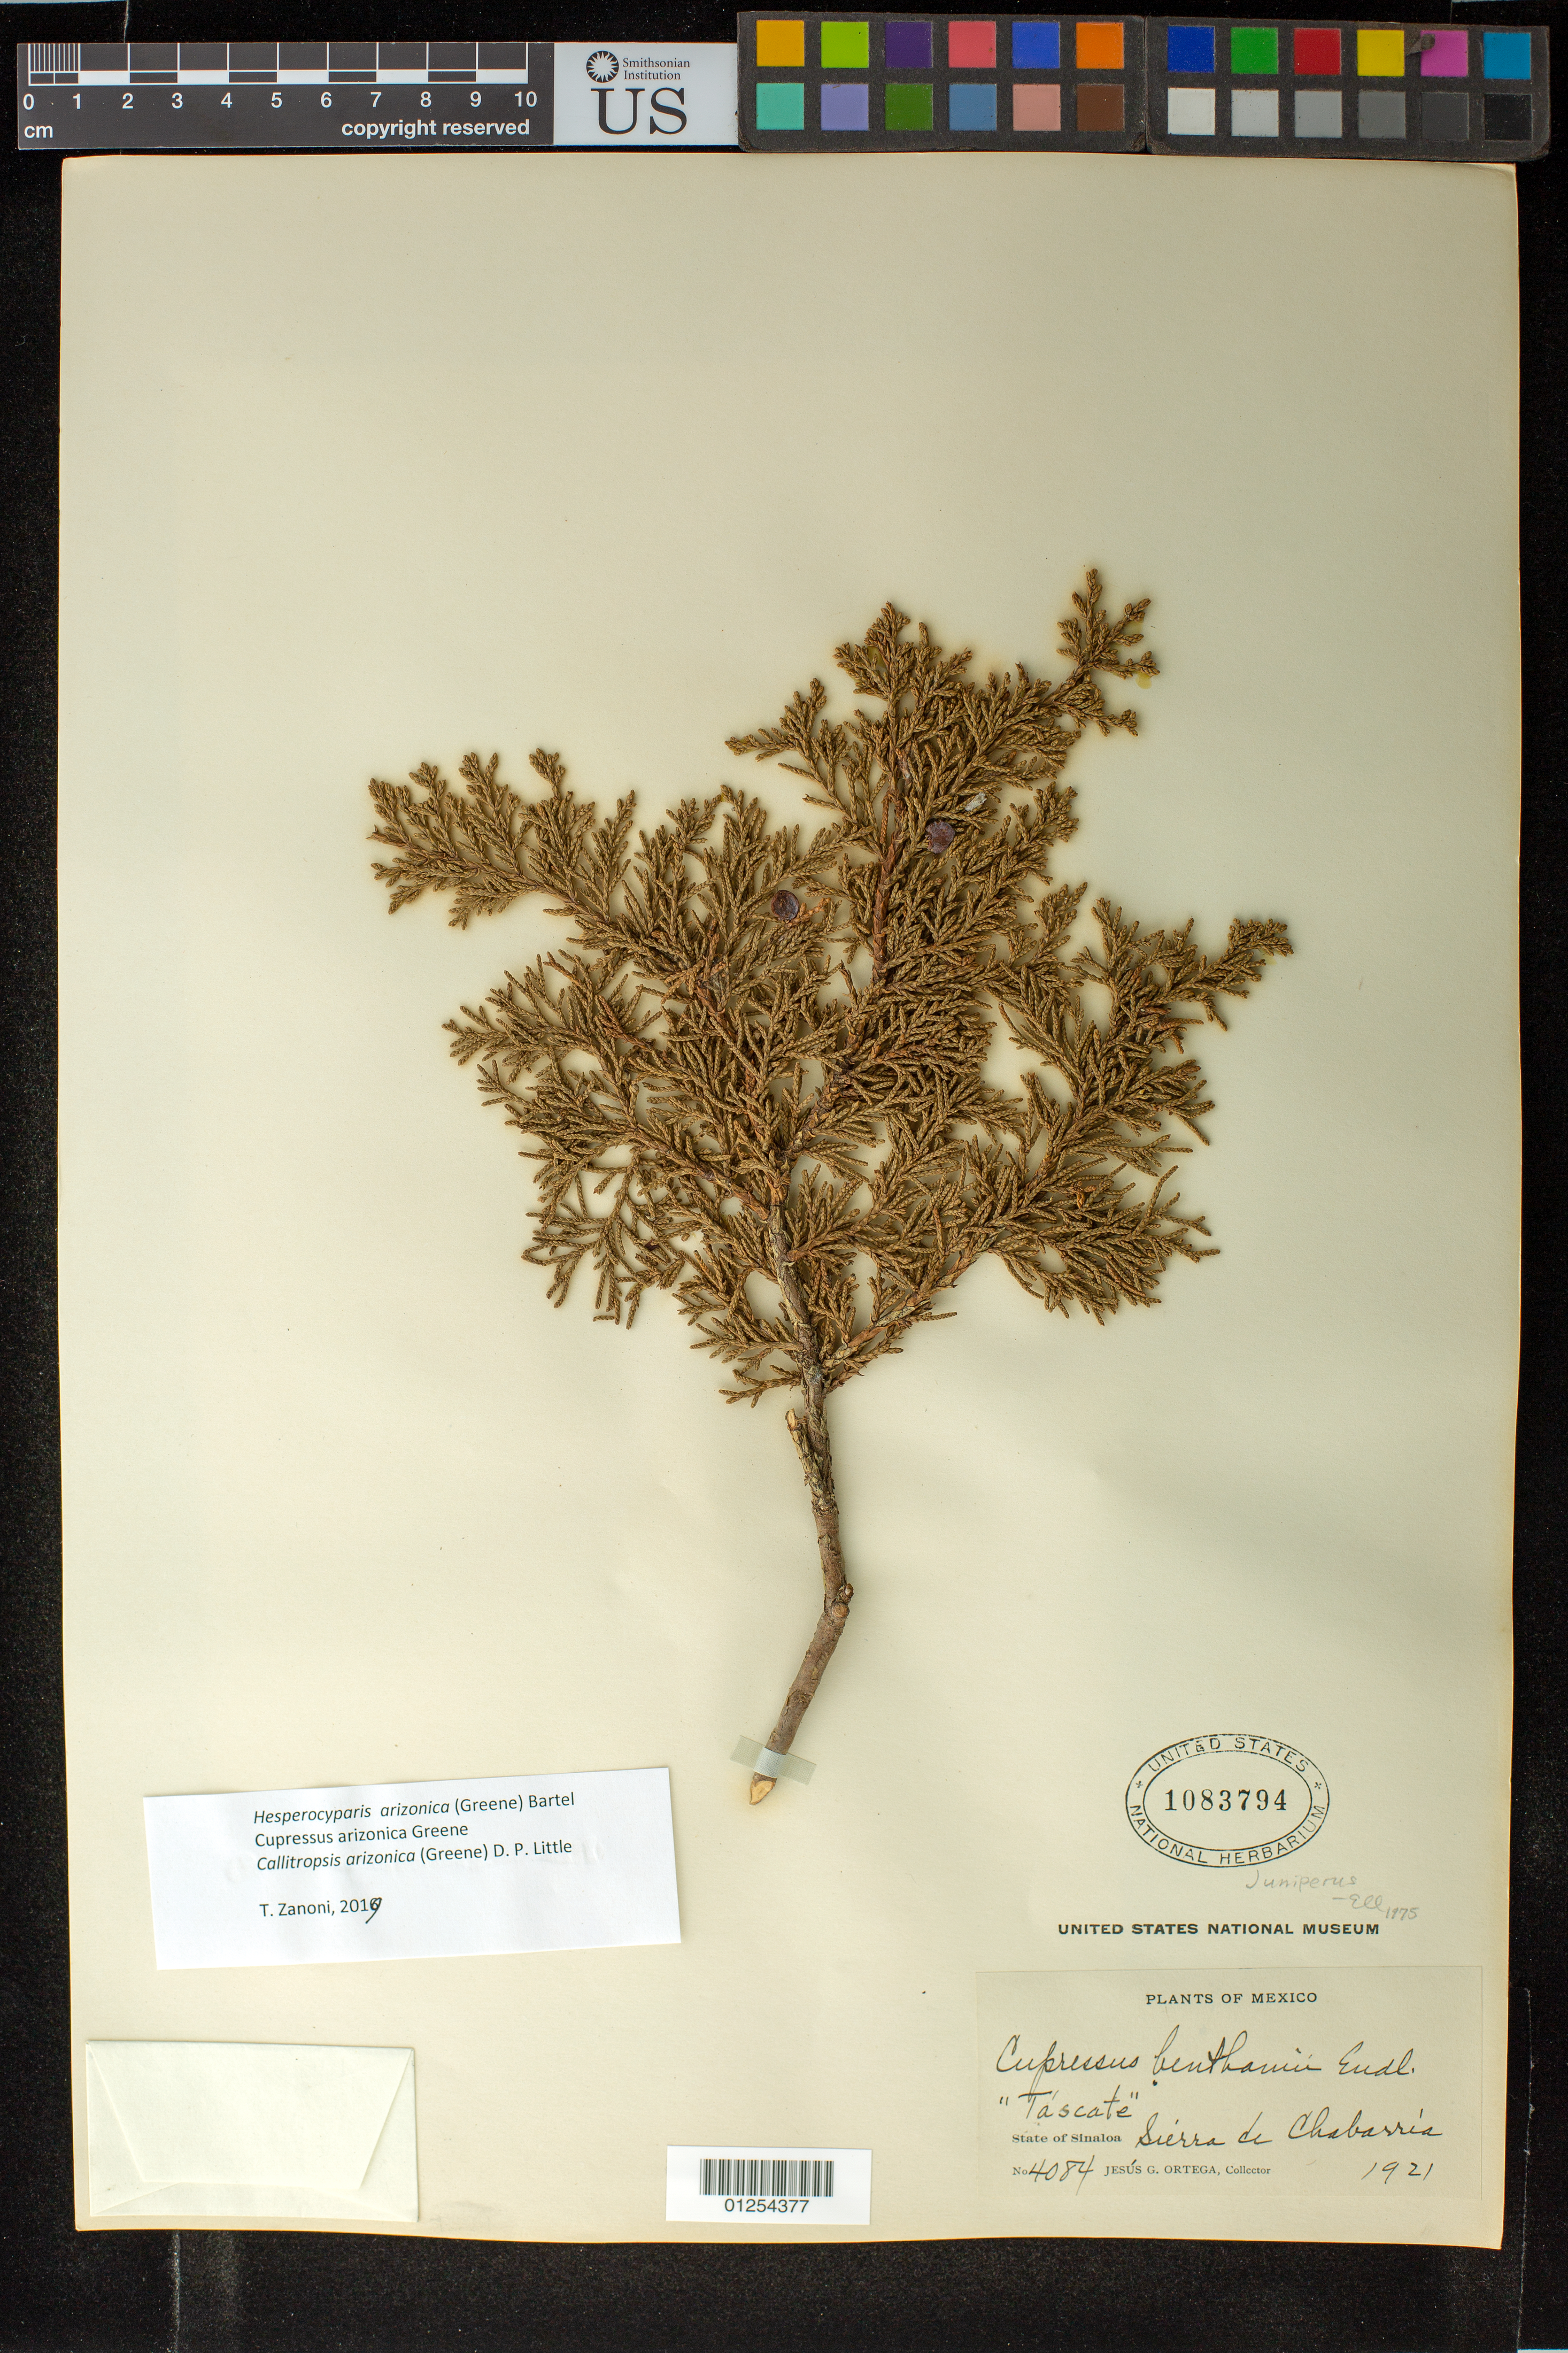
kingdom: Plantae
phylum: Tracheophyta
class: Pinopsida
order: Pinales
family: Cupressaceae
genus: Hesperocyparis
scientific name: Hesperocyparis arizonica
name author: (Greene) Bartel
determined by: Zanoni, T. A., (NY), New York Botanical Garden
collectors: J. Ortega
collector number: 4084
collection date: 1921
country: Mexico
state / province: Sinaloa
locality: Sierra de Chabarría.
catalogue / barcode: US 1083794